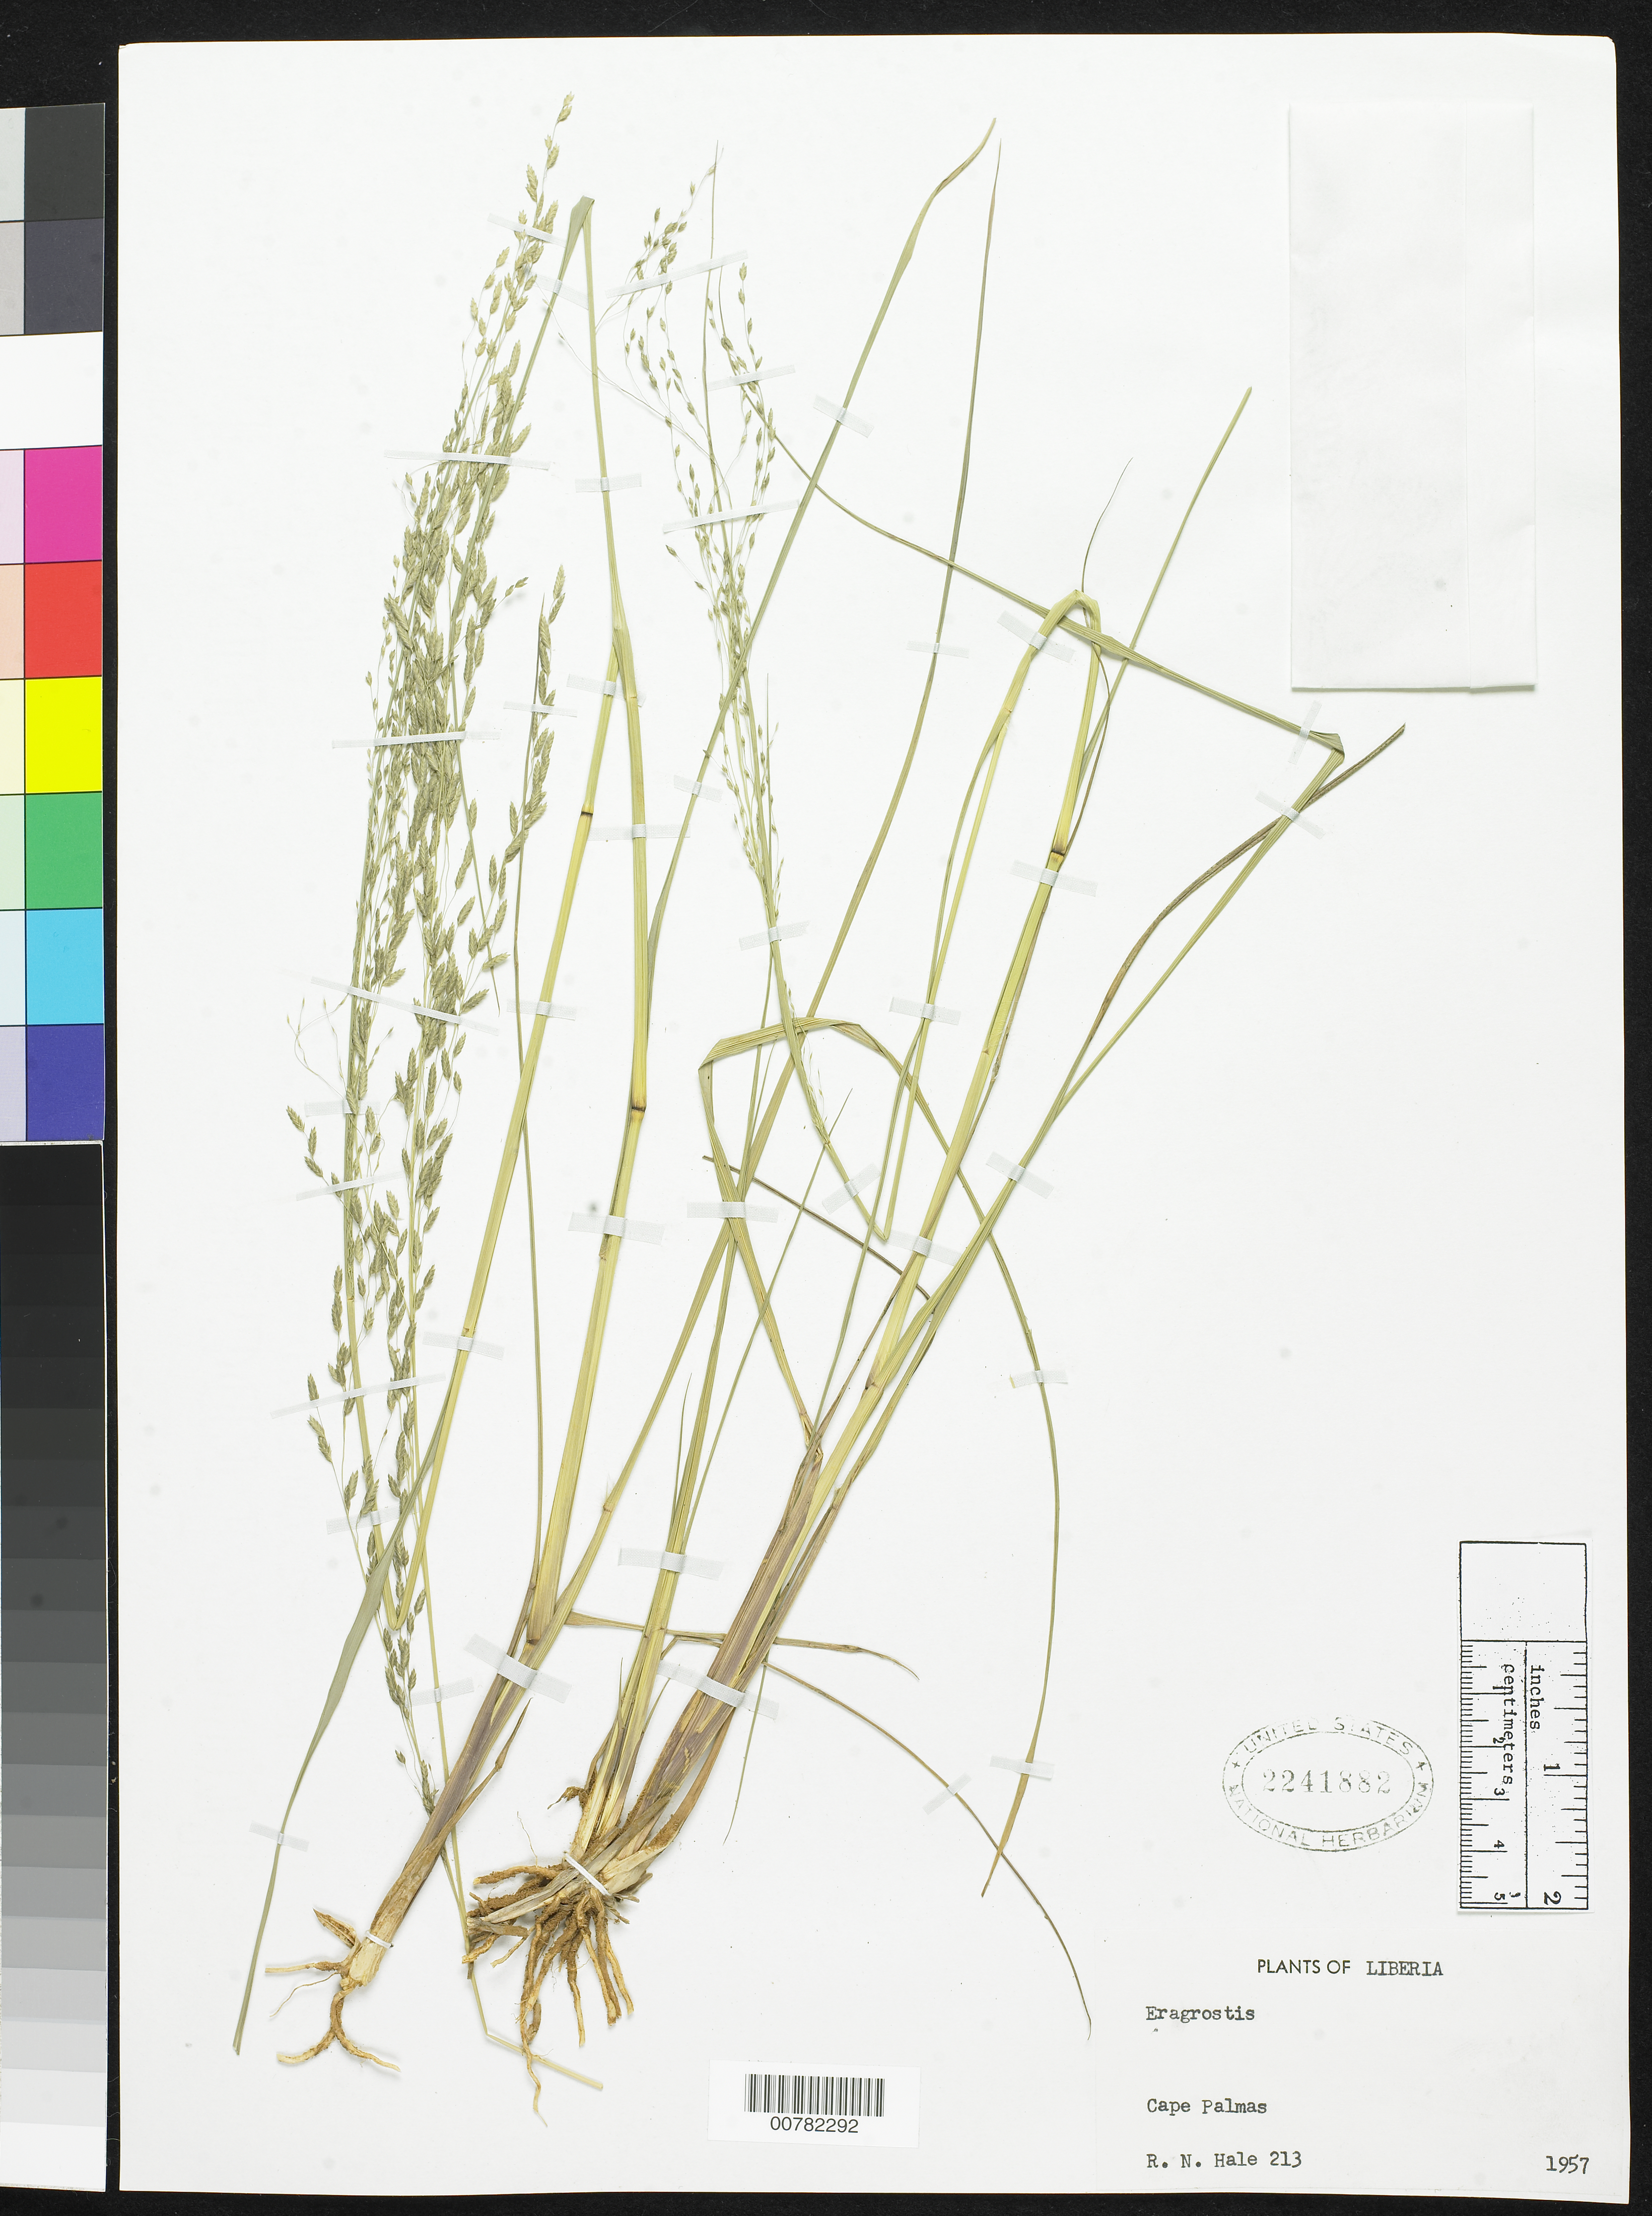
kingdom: Plantae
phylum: Tracheophyta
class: Liliopsida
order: Poales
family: Poaceae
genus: Eragrostis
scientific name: Eragrostis sp.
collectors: R. N. Hale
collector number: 213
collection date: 1957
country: Liberia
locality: Cape Palmas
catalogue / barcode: US 2241882